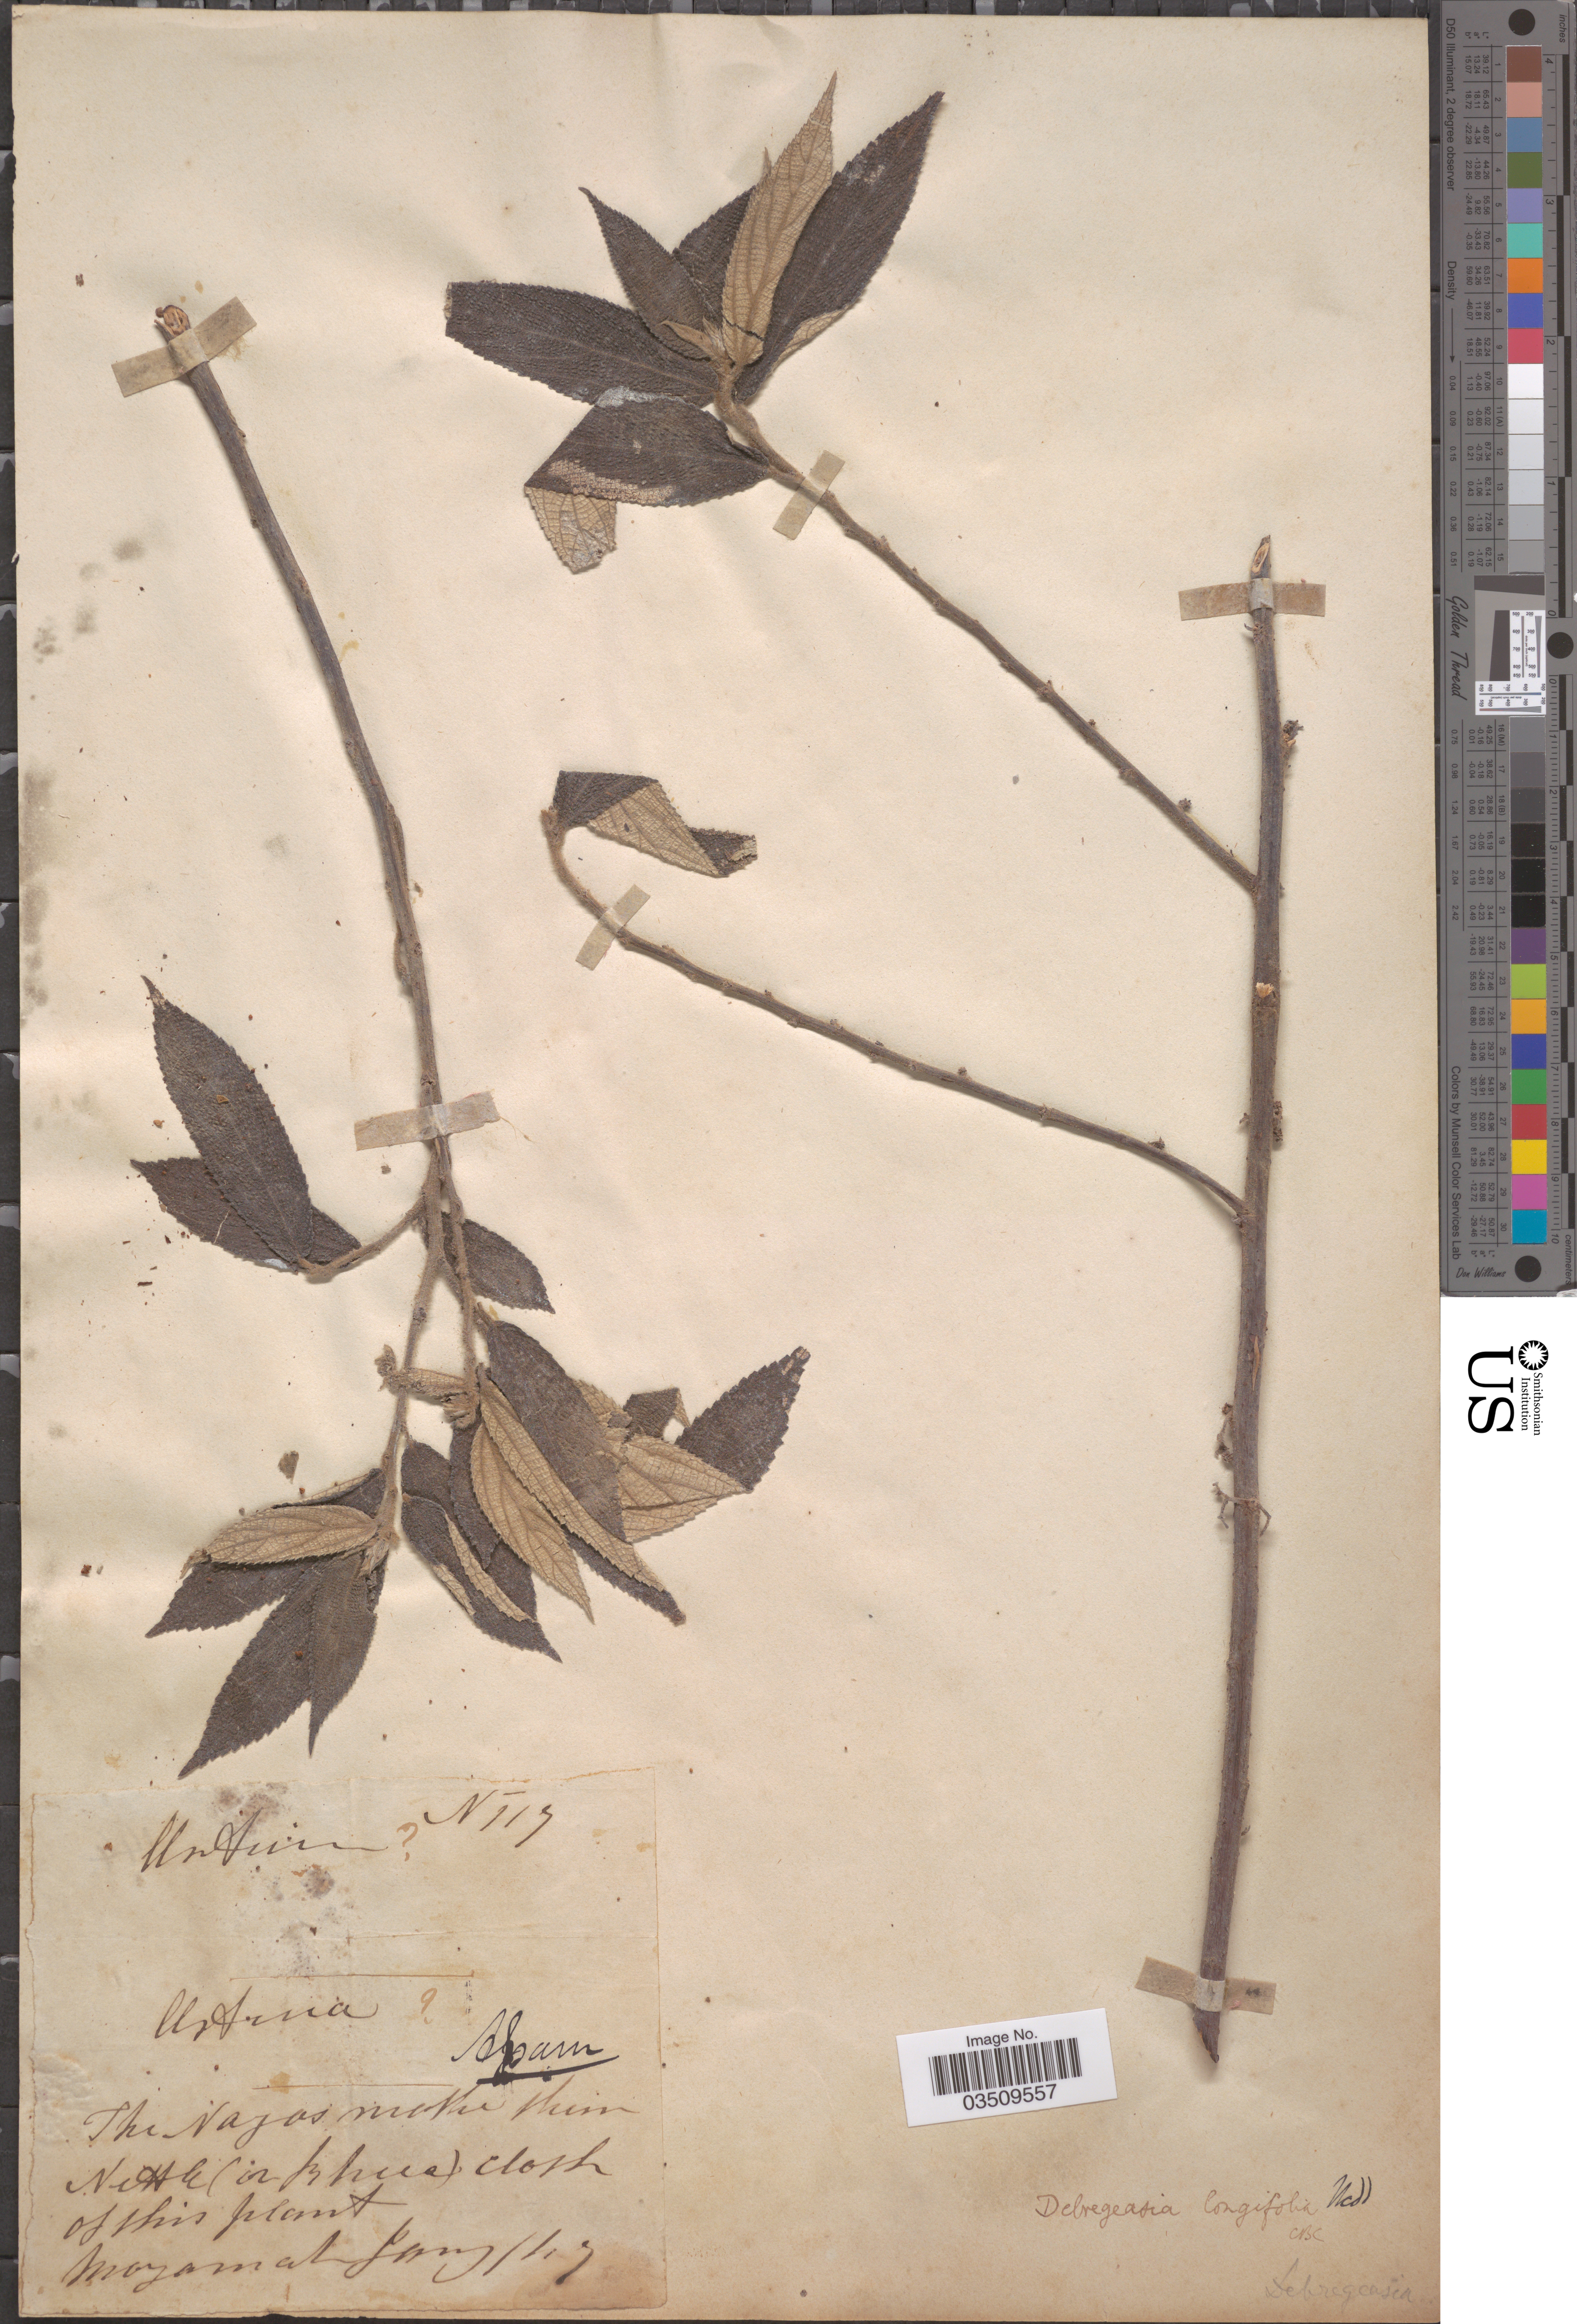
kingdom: Plantae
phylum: Tracheophyta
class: Magnoliopsida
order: Rosales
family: Urticaceae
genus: Debregeasia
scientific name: Debregeasia longifolia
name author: (Burm. f.) Wedd.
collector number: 117*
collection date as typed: Transcribed d/m/y: /6/17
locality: Thi Najas monte Him. [interpreted]